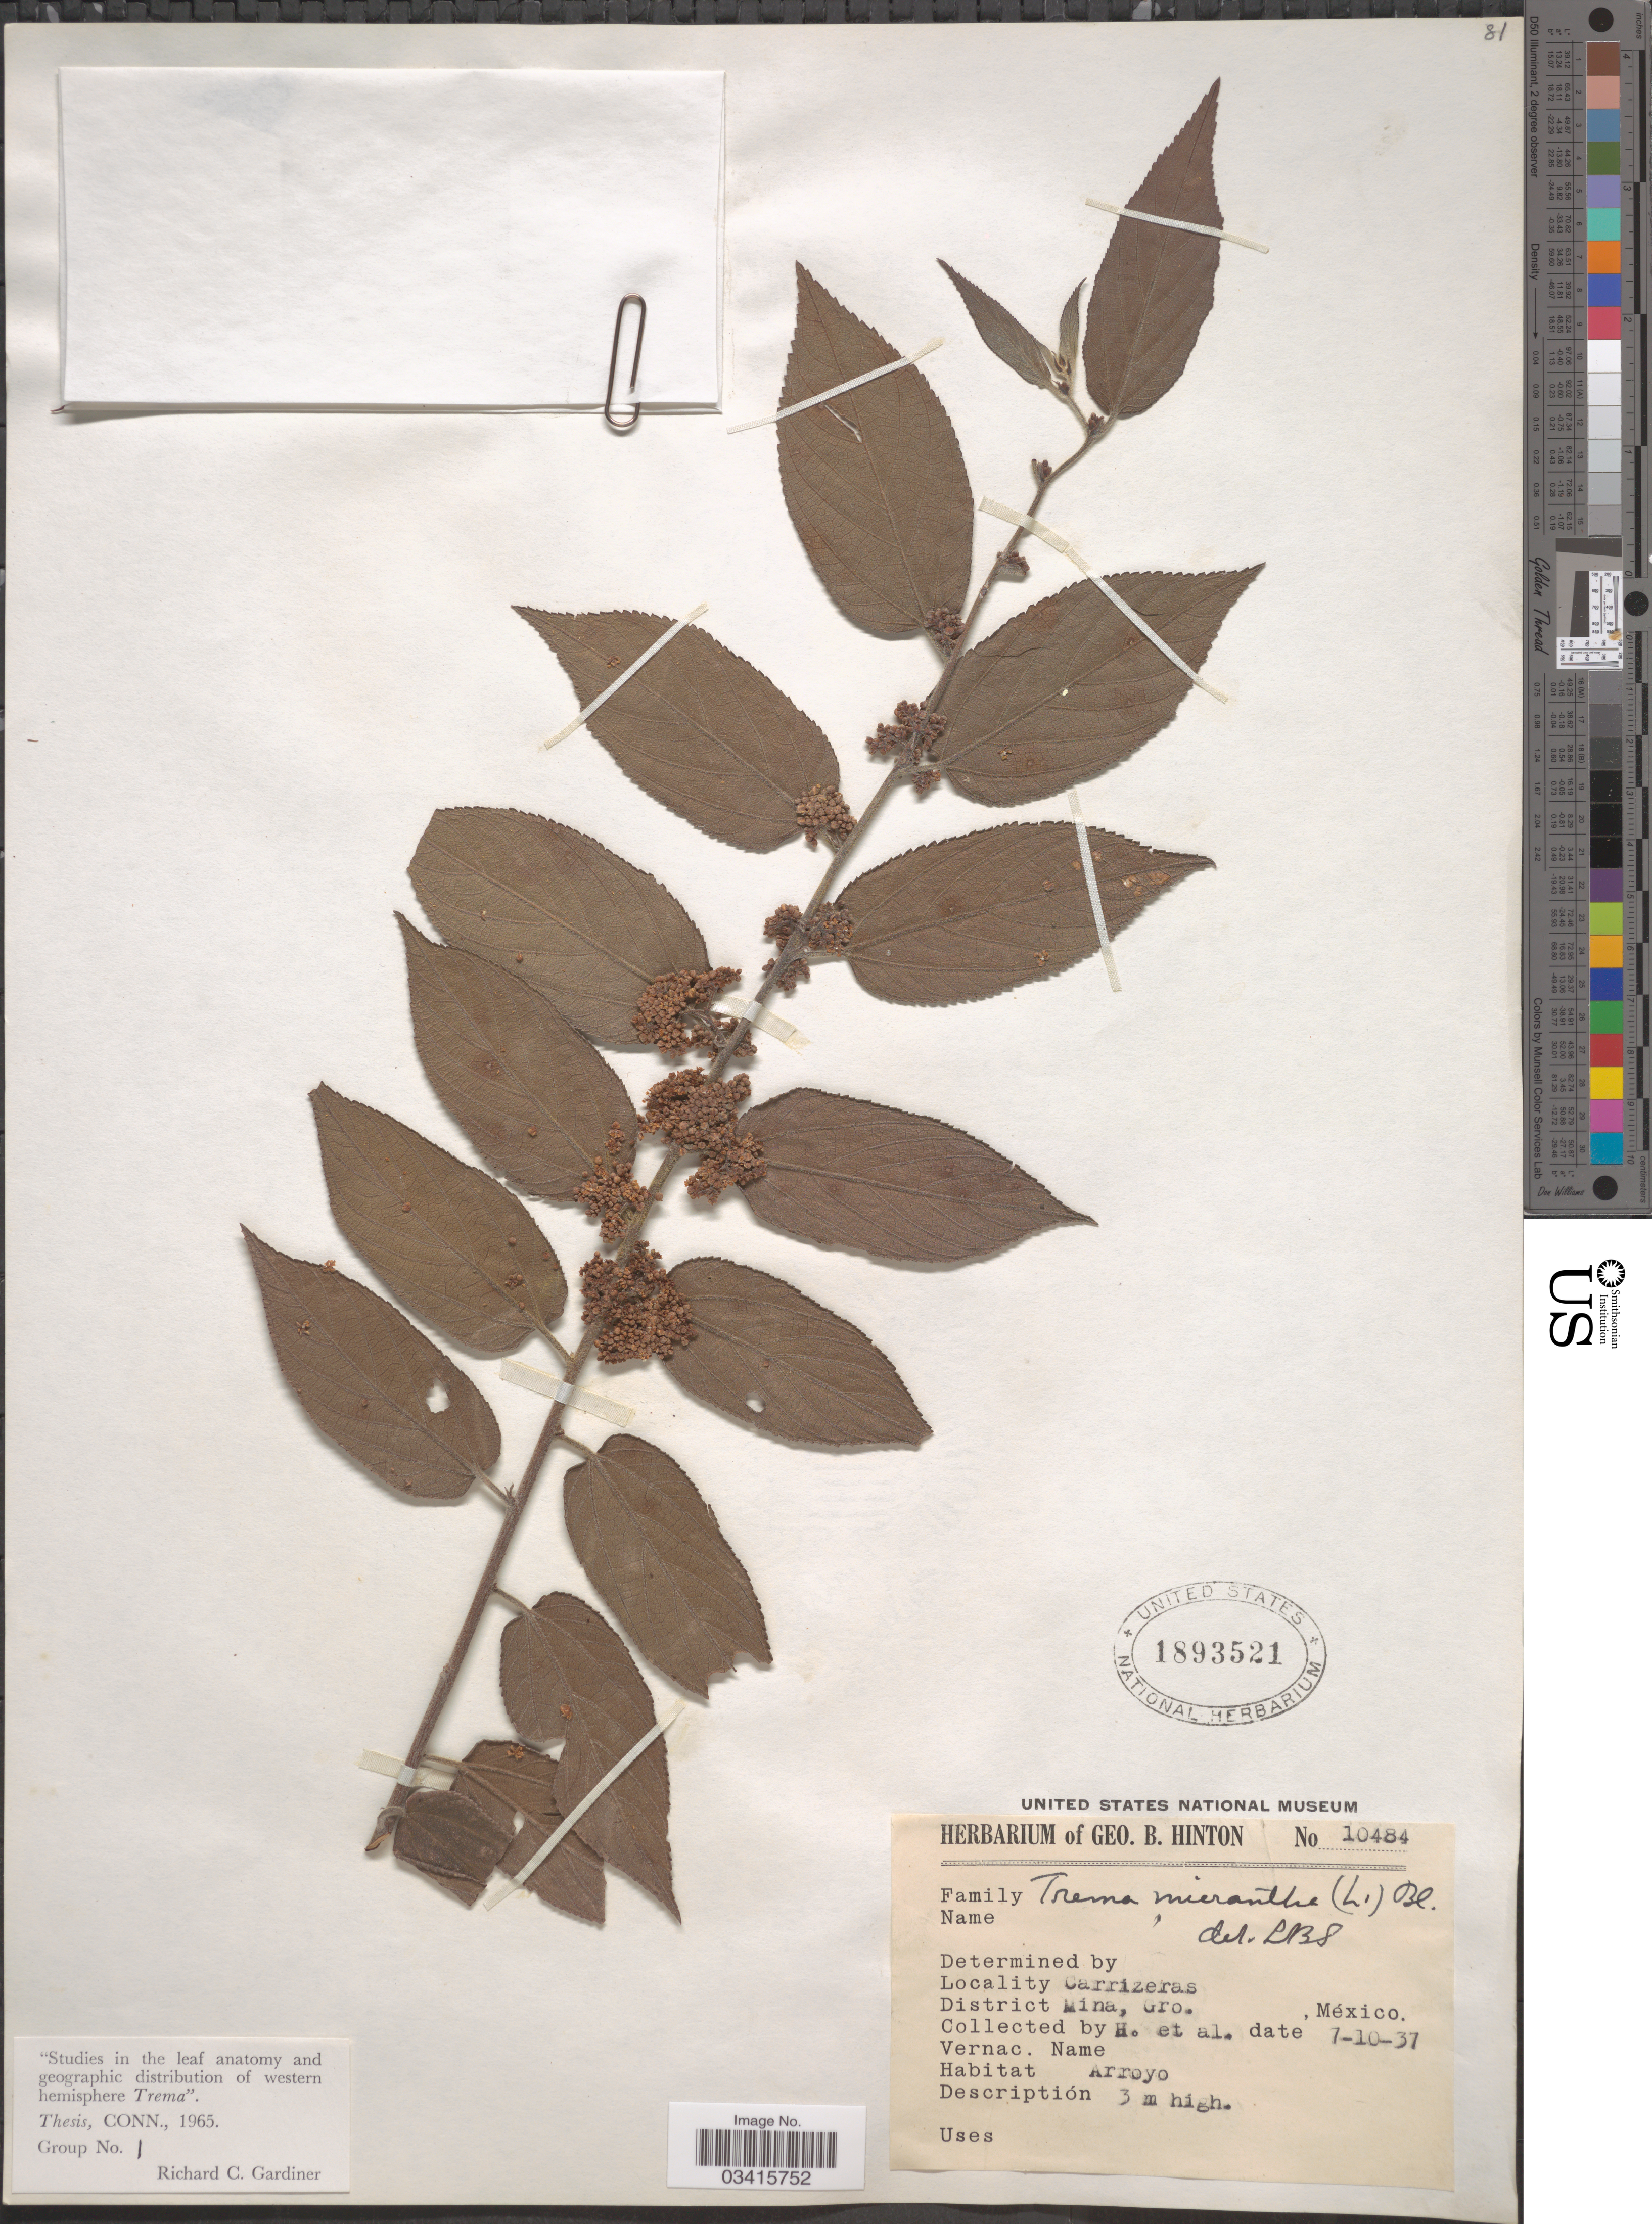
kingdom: Plantae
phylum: Tracheophyta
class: Magnoliopsida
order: Rosales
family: Cannabaceae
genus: Trema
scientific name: Trema micranthum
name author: (L.) Blume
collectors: G. B. Hinton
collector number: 10484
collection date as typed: Transcribed d/m/y: 7/10/37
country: Mexico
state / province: Guerrero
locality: Carrizeras, District Mina.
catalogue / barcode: US 1893521